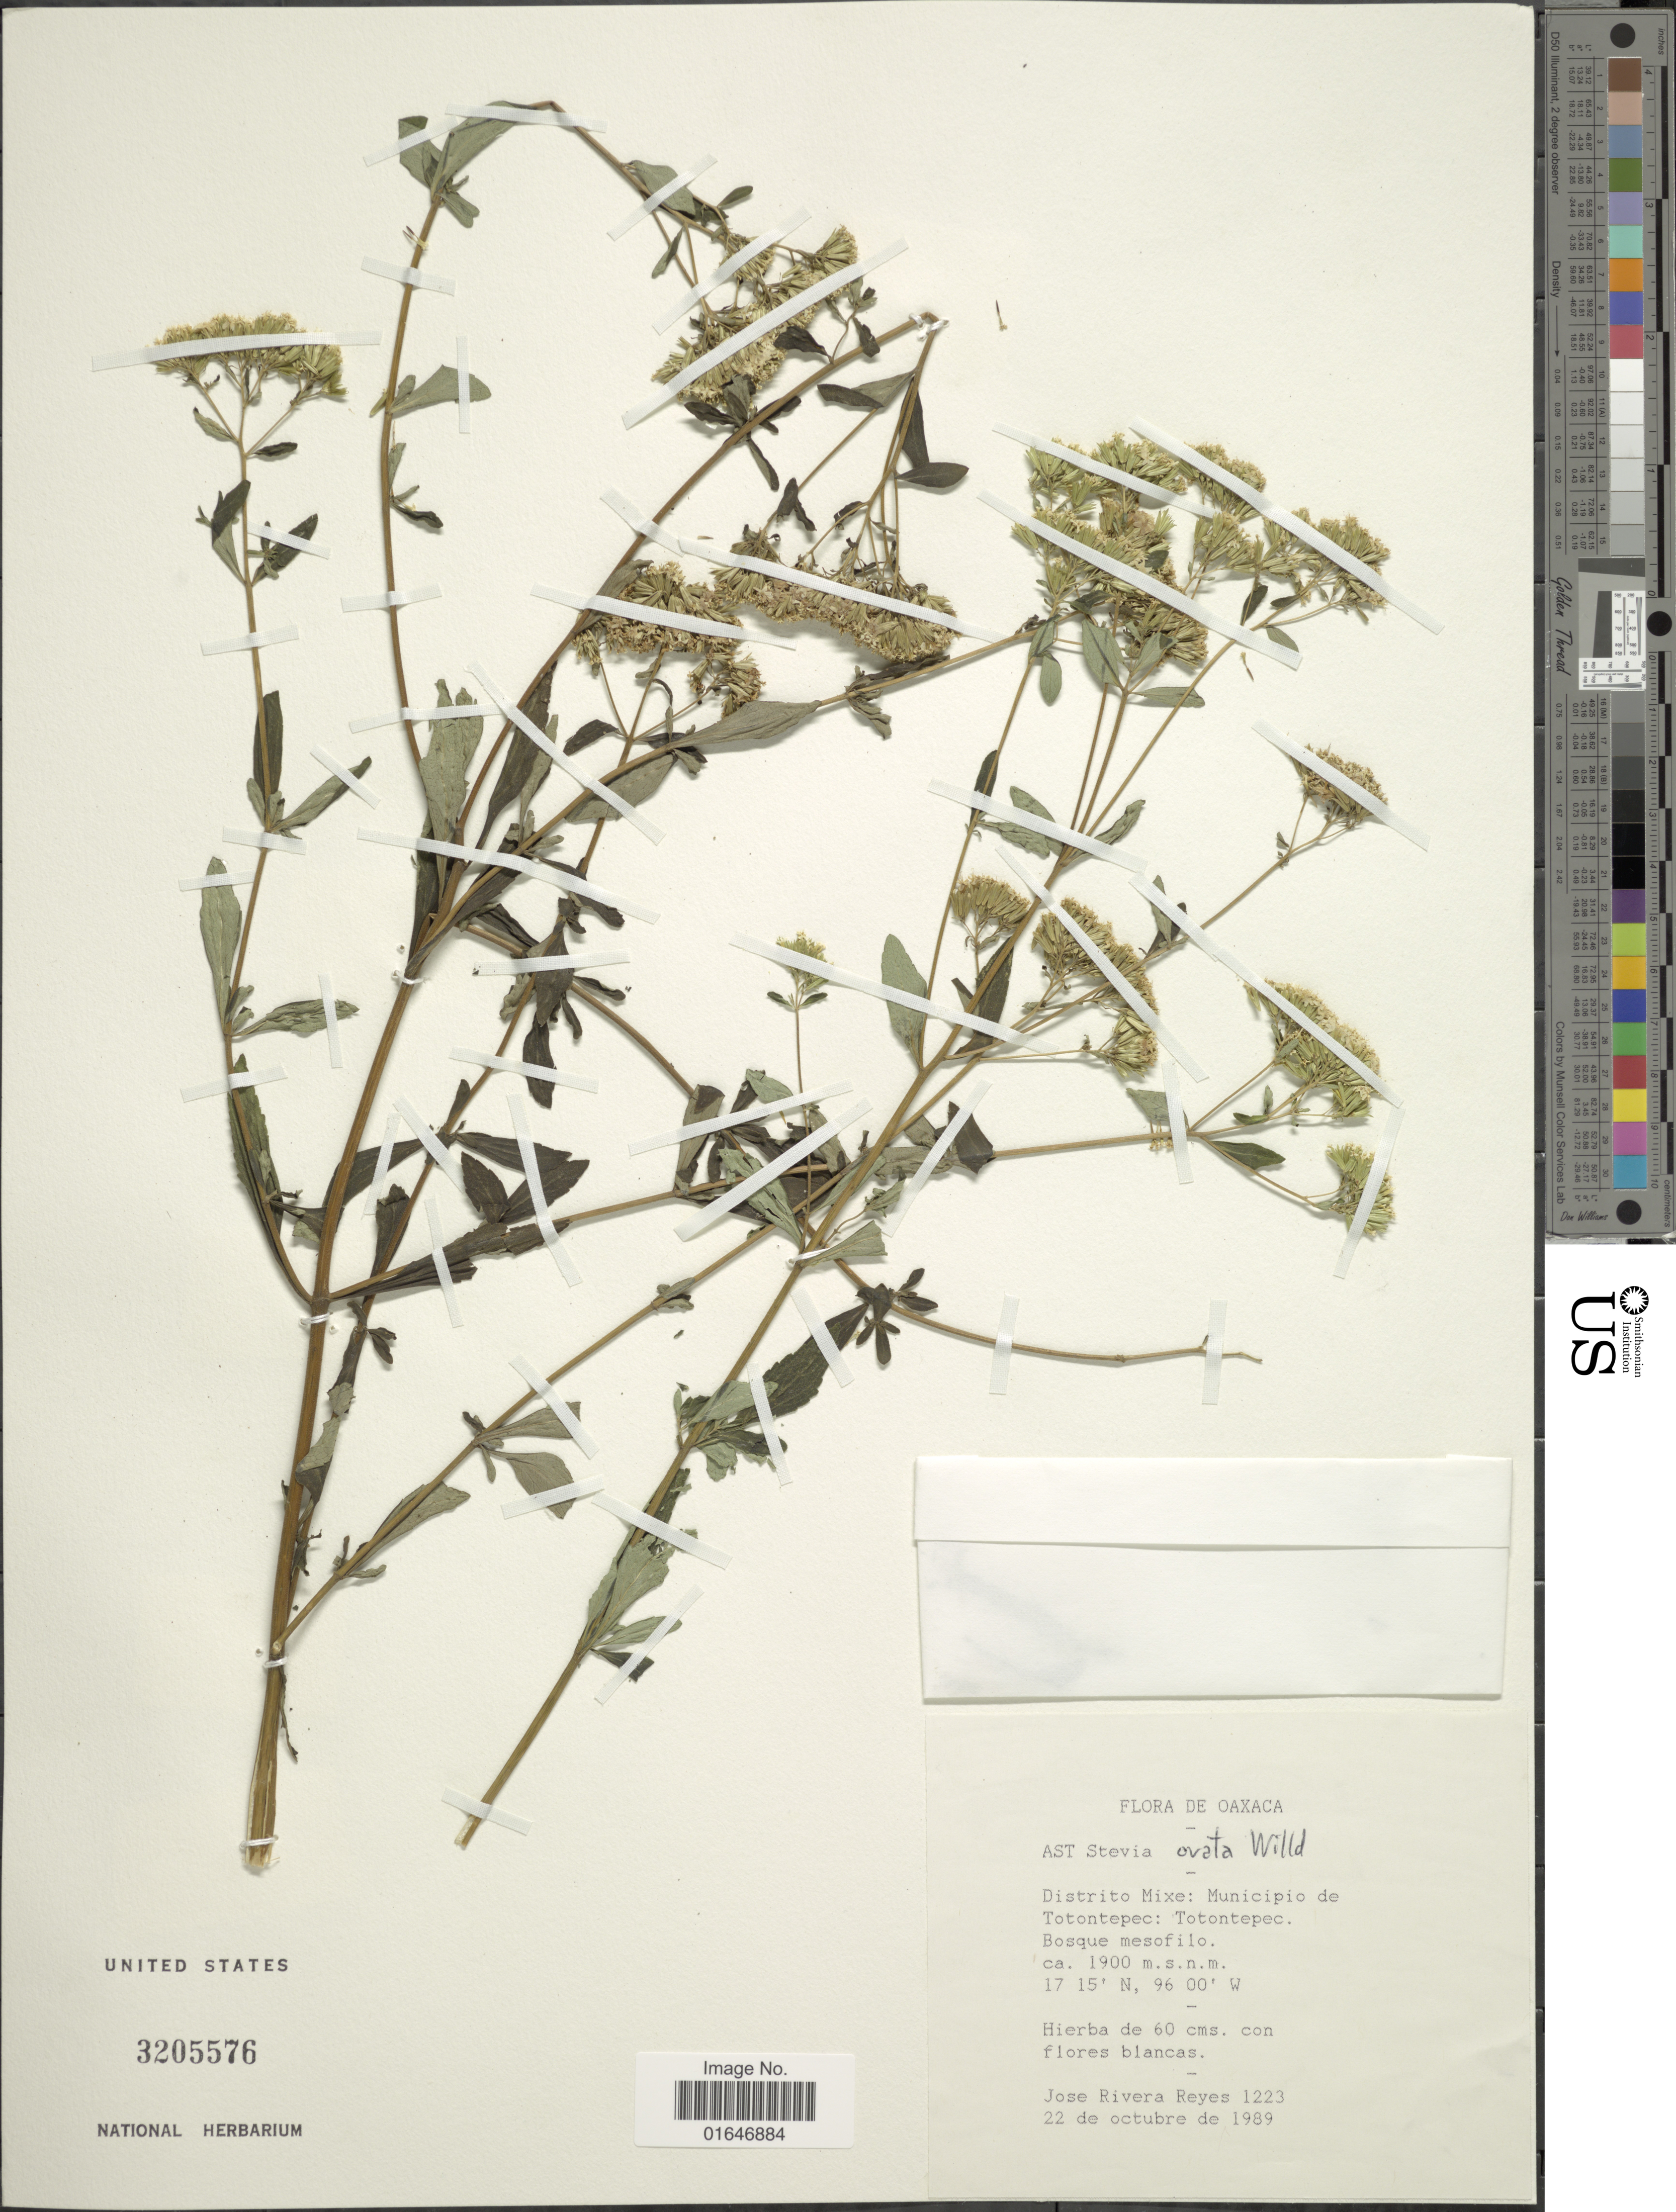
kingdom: Plantae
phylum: Tracheophyta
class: Magnoliopsida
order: Asterales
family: Asteraceae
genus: Stevia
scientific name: Stevia ovata var. ovata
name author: Willd.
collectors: J. Reyes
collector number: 1223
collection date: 1989-10-22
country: Mexico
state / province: Oaxaca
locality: Distrito Mixe: Municipio de Totontepec: Totontepec.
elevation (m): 1900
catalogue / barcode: US 3205576